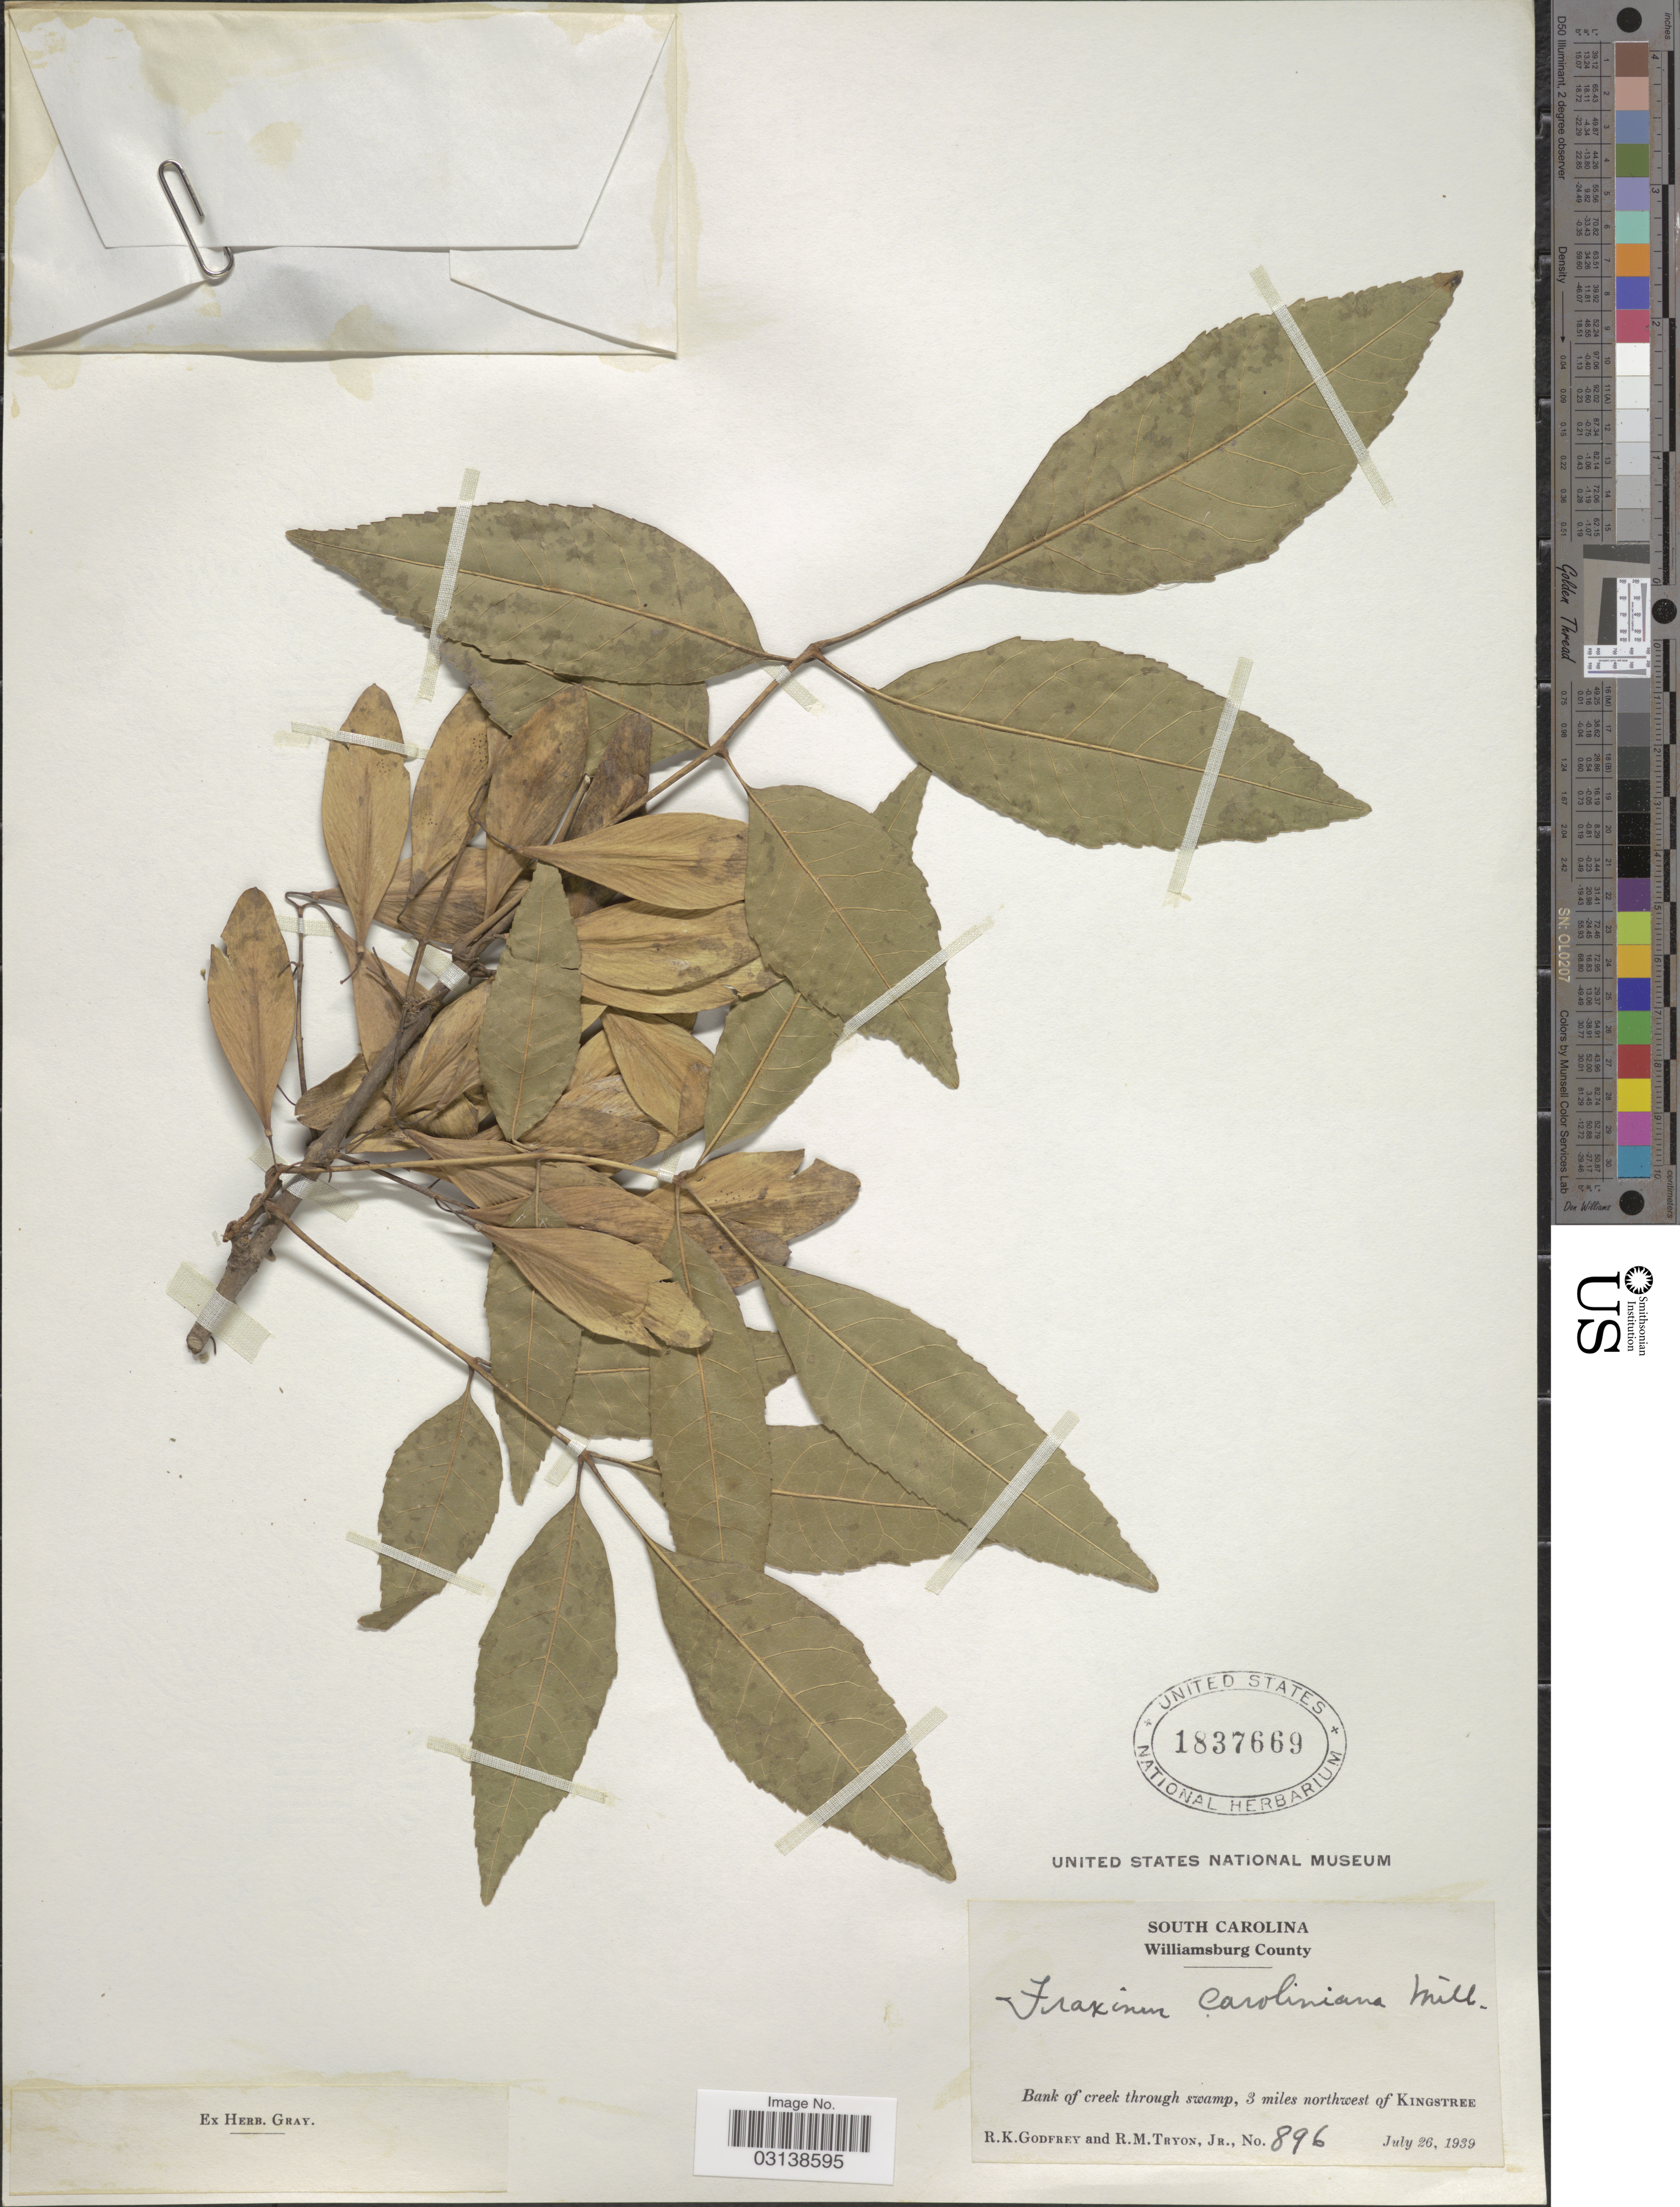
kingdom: Plantae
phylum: Tracheophyta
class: Magnoliopsida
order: Lamiales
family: Oleaceae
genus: Fraxinus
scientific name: Fraxinus caroliniana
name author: Mill.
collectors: R. K. Godfrey & R. Tryon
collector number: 896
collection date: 1939-07-26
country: United States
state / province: South Carolina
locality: Williamsburg County. Bank of creek through swamp, 3 miles northwest of Kingstree.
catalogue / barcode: US 1837669